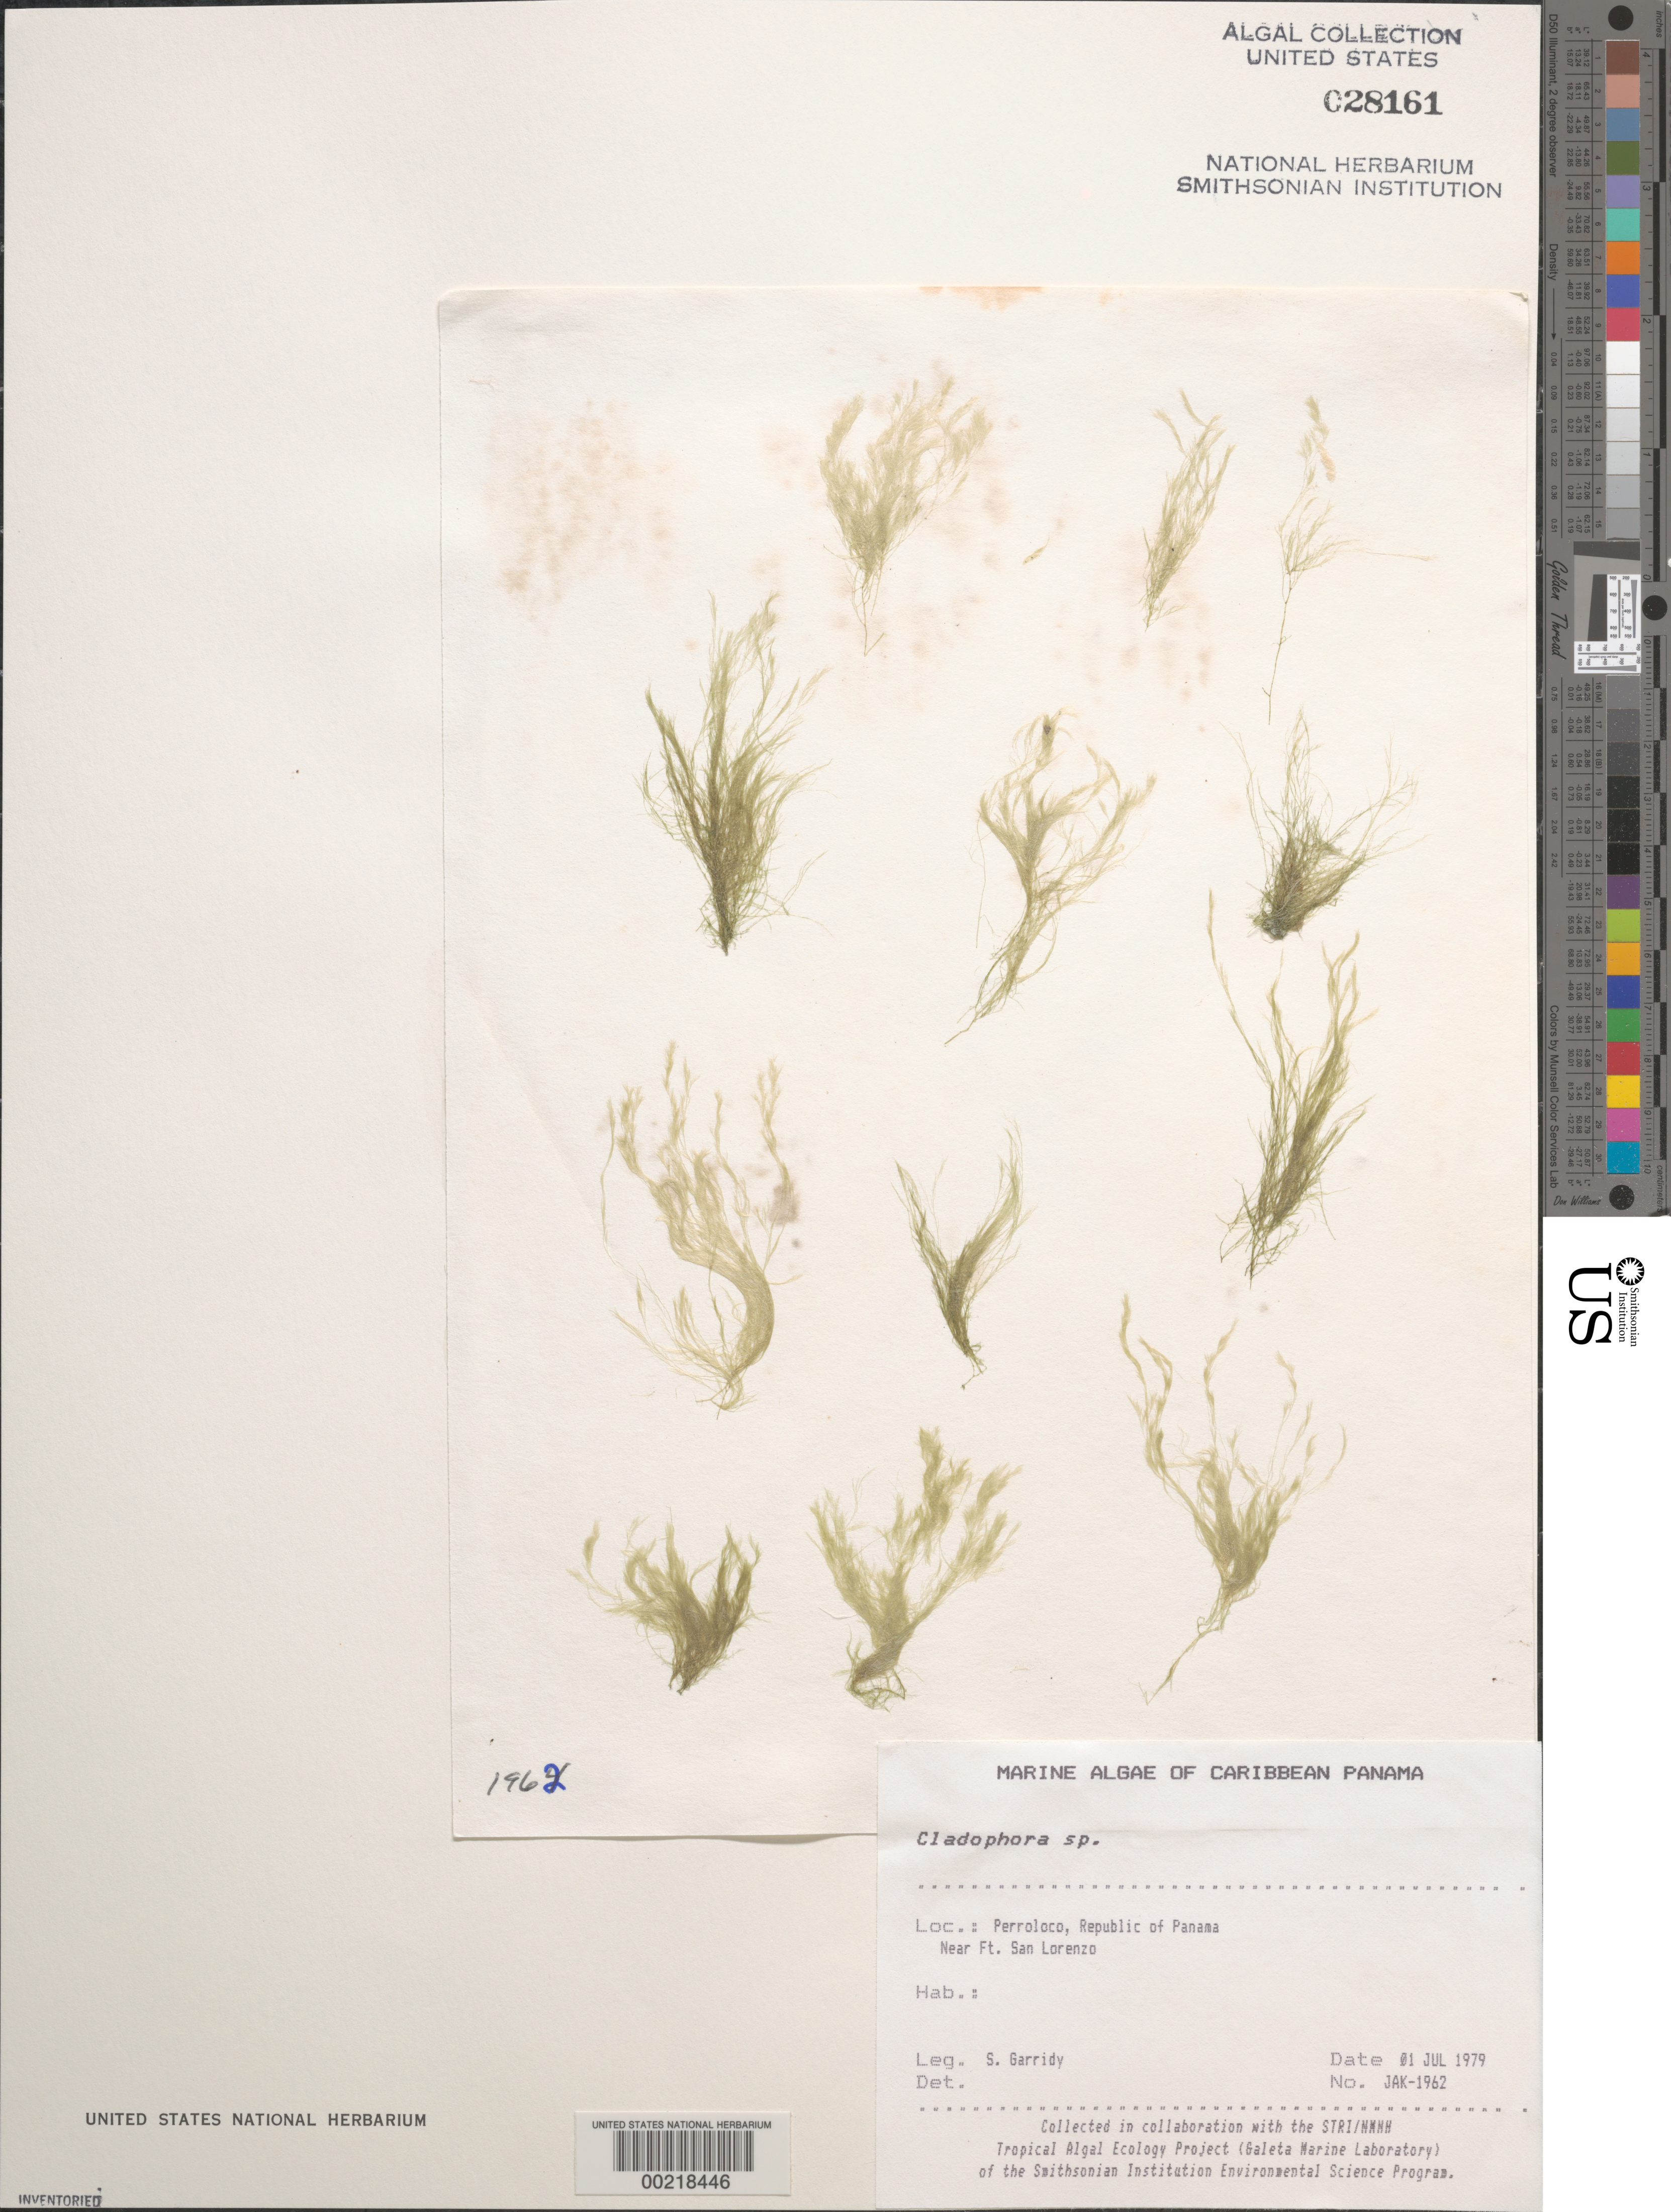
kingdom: Plantae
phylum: Chlorophyta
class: Ulvophyceae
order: Cladophorales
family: Cladophoraceae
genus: Cladophora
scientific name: Cladophora sp.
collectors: S. Garridy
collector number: JAK-1962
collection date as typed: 01 Jul 1979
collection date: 1979-07-01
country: Panama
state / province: Colón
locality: Perroloco, near Fort San Lorenzo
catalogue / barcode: US 28161